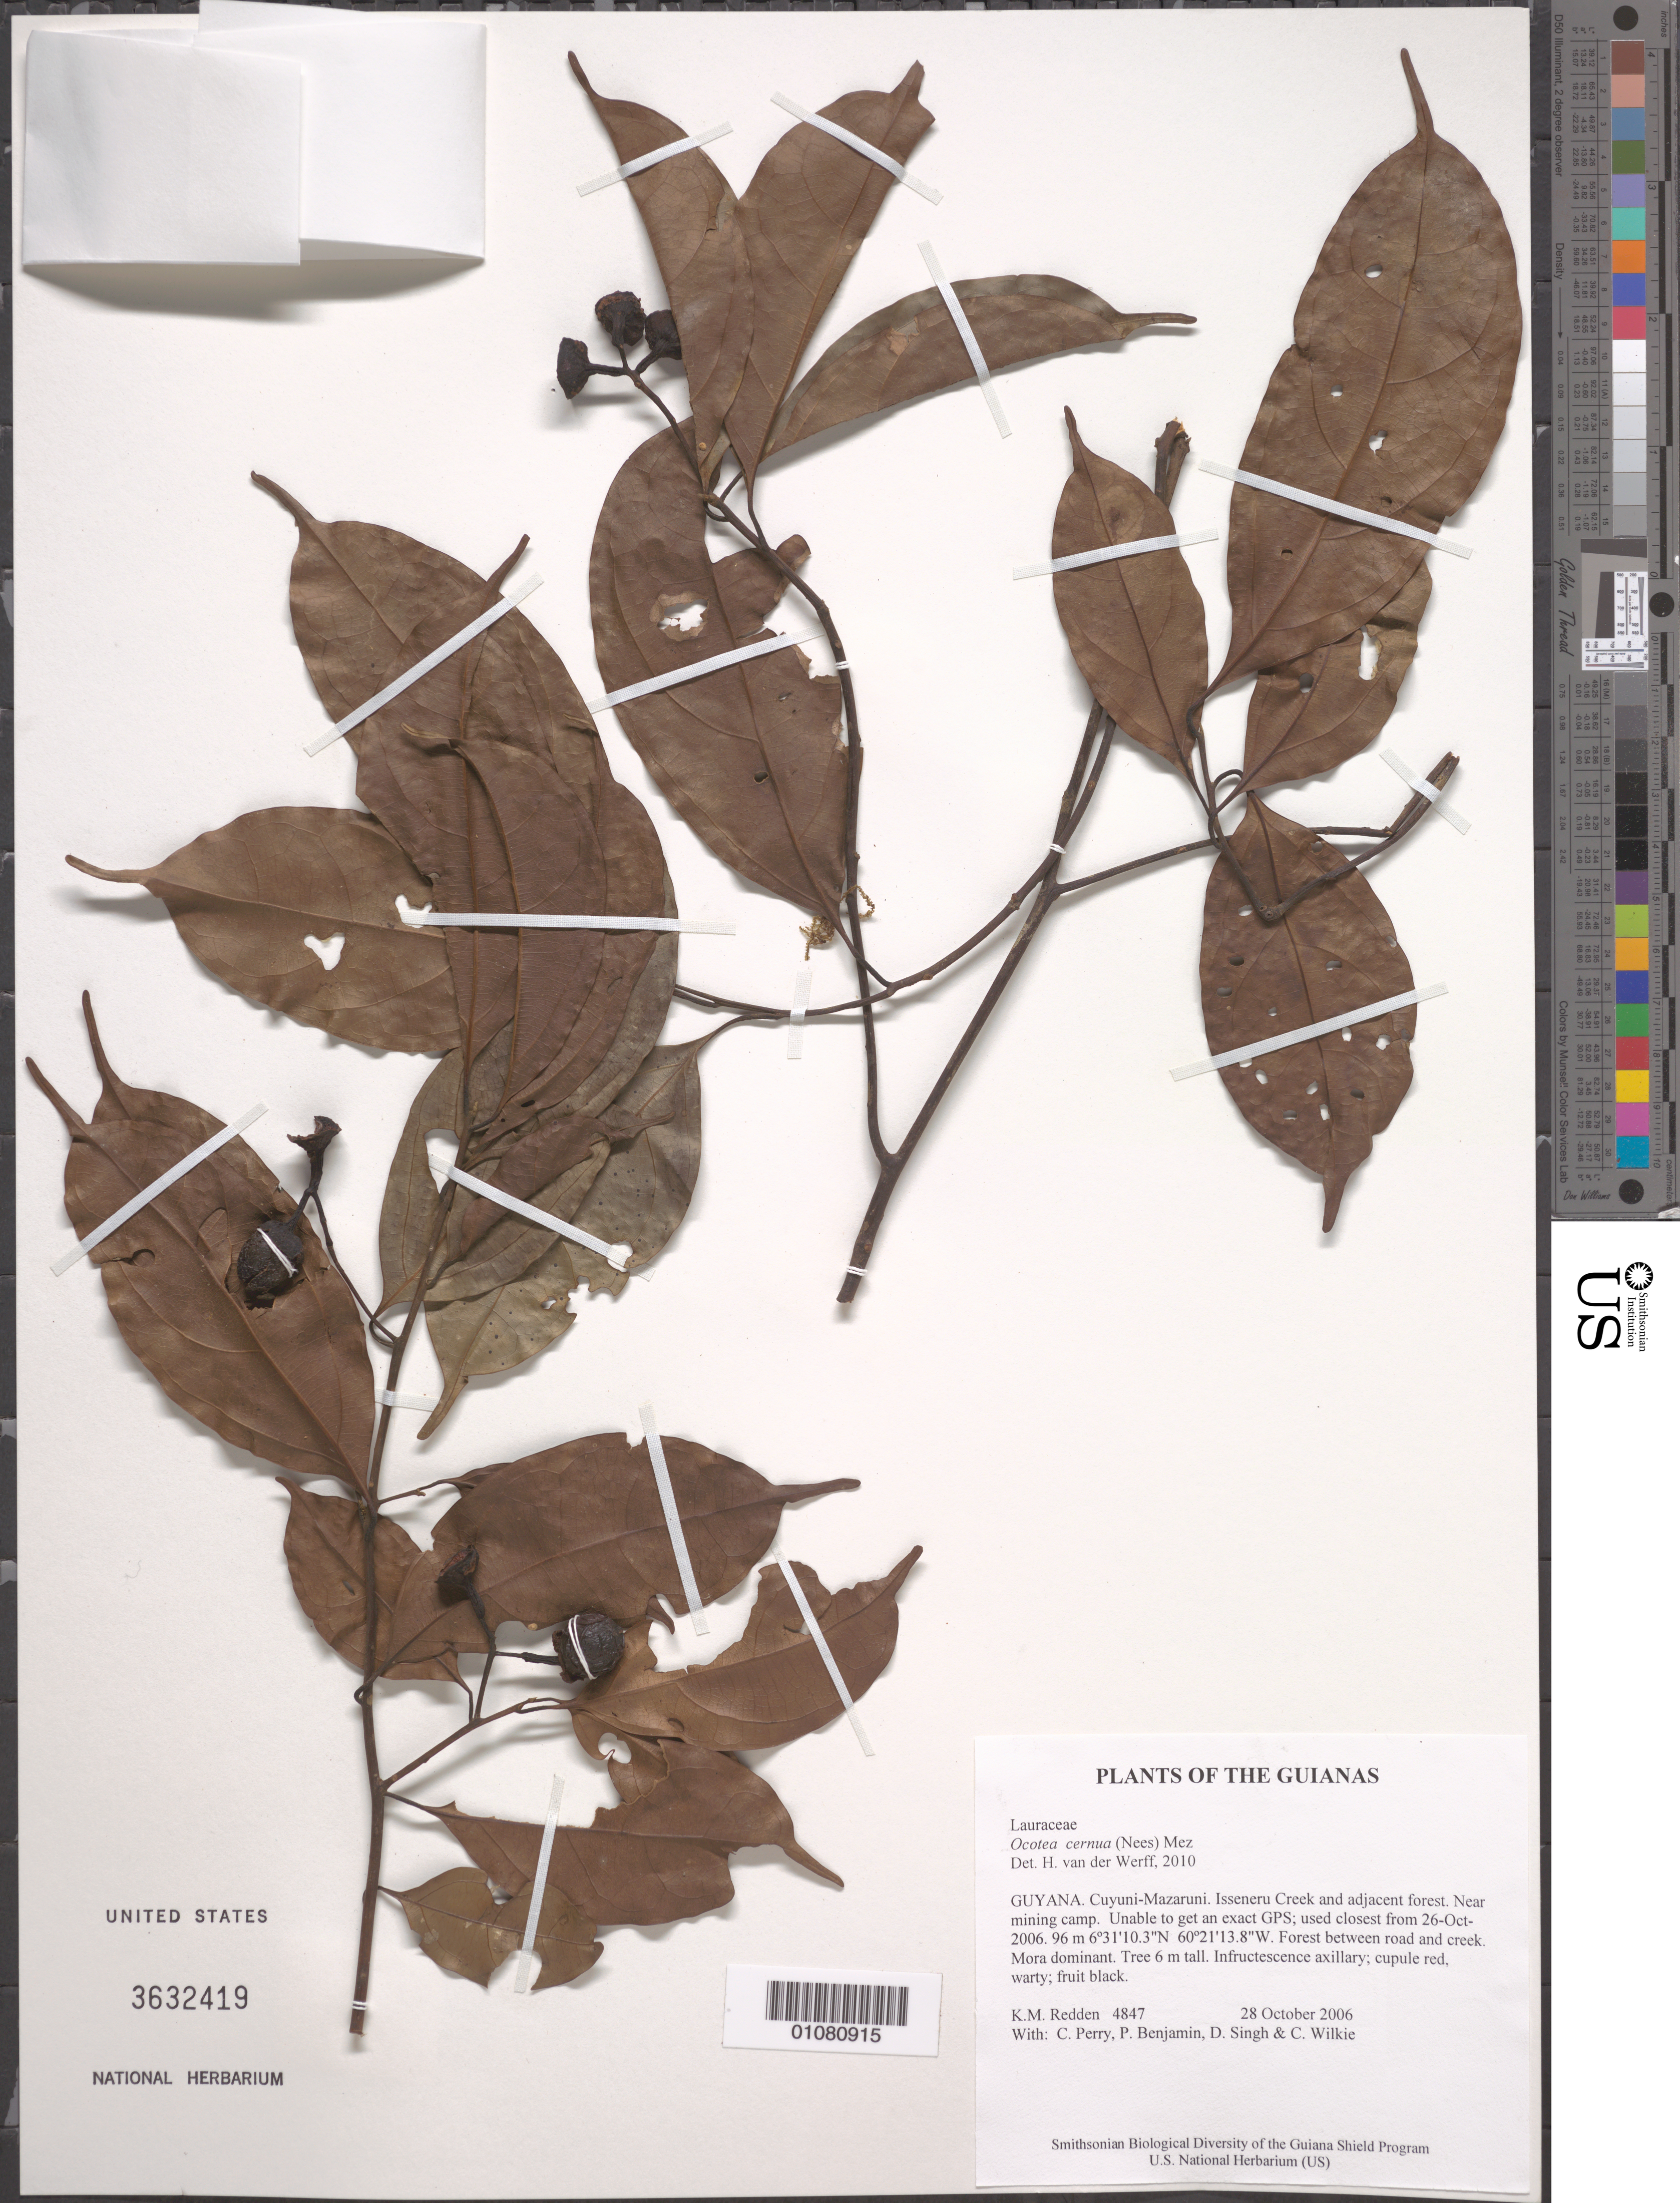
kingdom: Plantae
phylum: Tracheophyta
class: Magnoliopsida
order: Laurales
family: Lauraceae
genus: Ocotea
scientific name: Ocotea cernua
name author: (Nees) Mez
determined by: van der Werff, H., (MO), Missouri Botanical Garden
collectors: K. M. Redden, C. Perry, P. Benjamin, D. Singh & C. Wilkie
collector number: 4847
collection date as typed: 28 October 2006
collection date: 2006-10-28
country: Guyana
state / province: Cuyuni-Mazaruni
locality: Isseneru Creek and adjacent forest. Near mining camp. Unable to get an exact GPS; used closest from 26-Oct-2006.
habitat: Forest between road and creek. Mora dominant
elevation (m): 96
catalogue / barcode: US 3632419